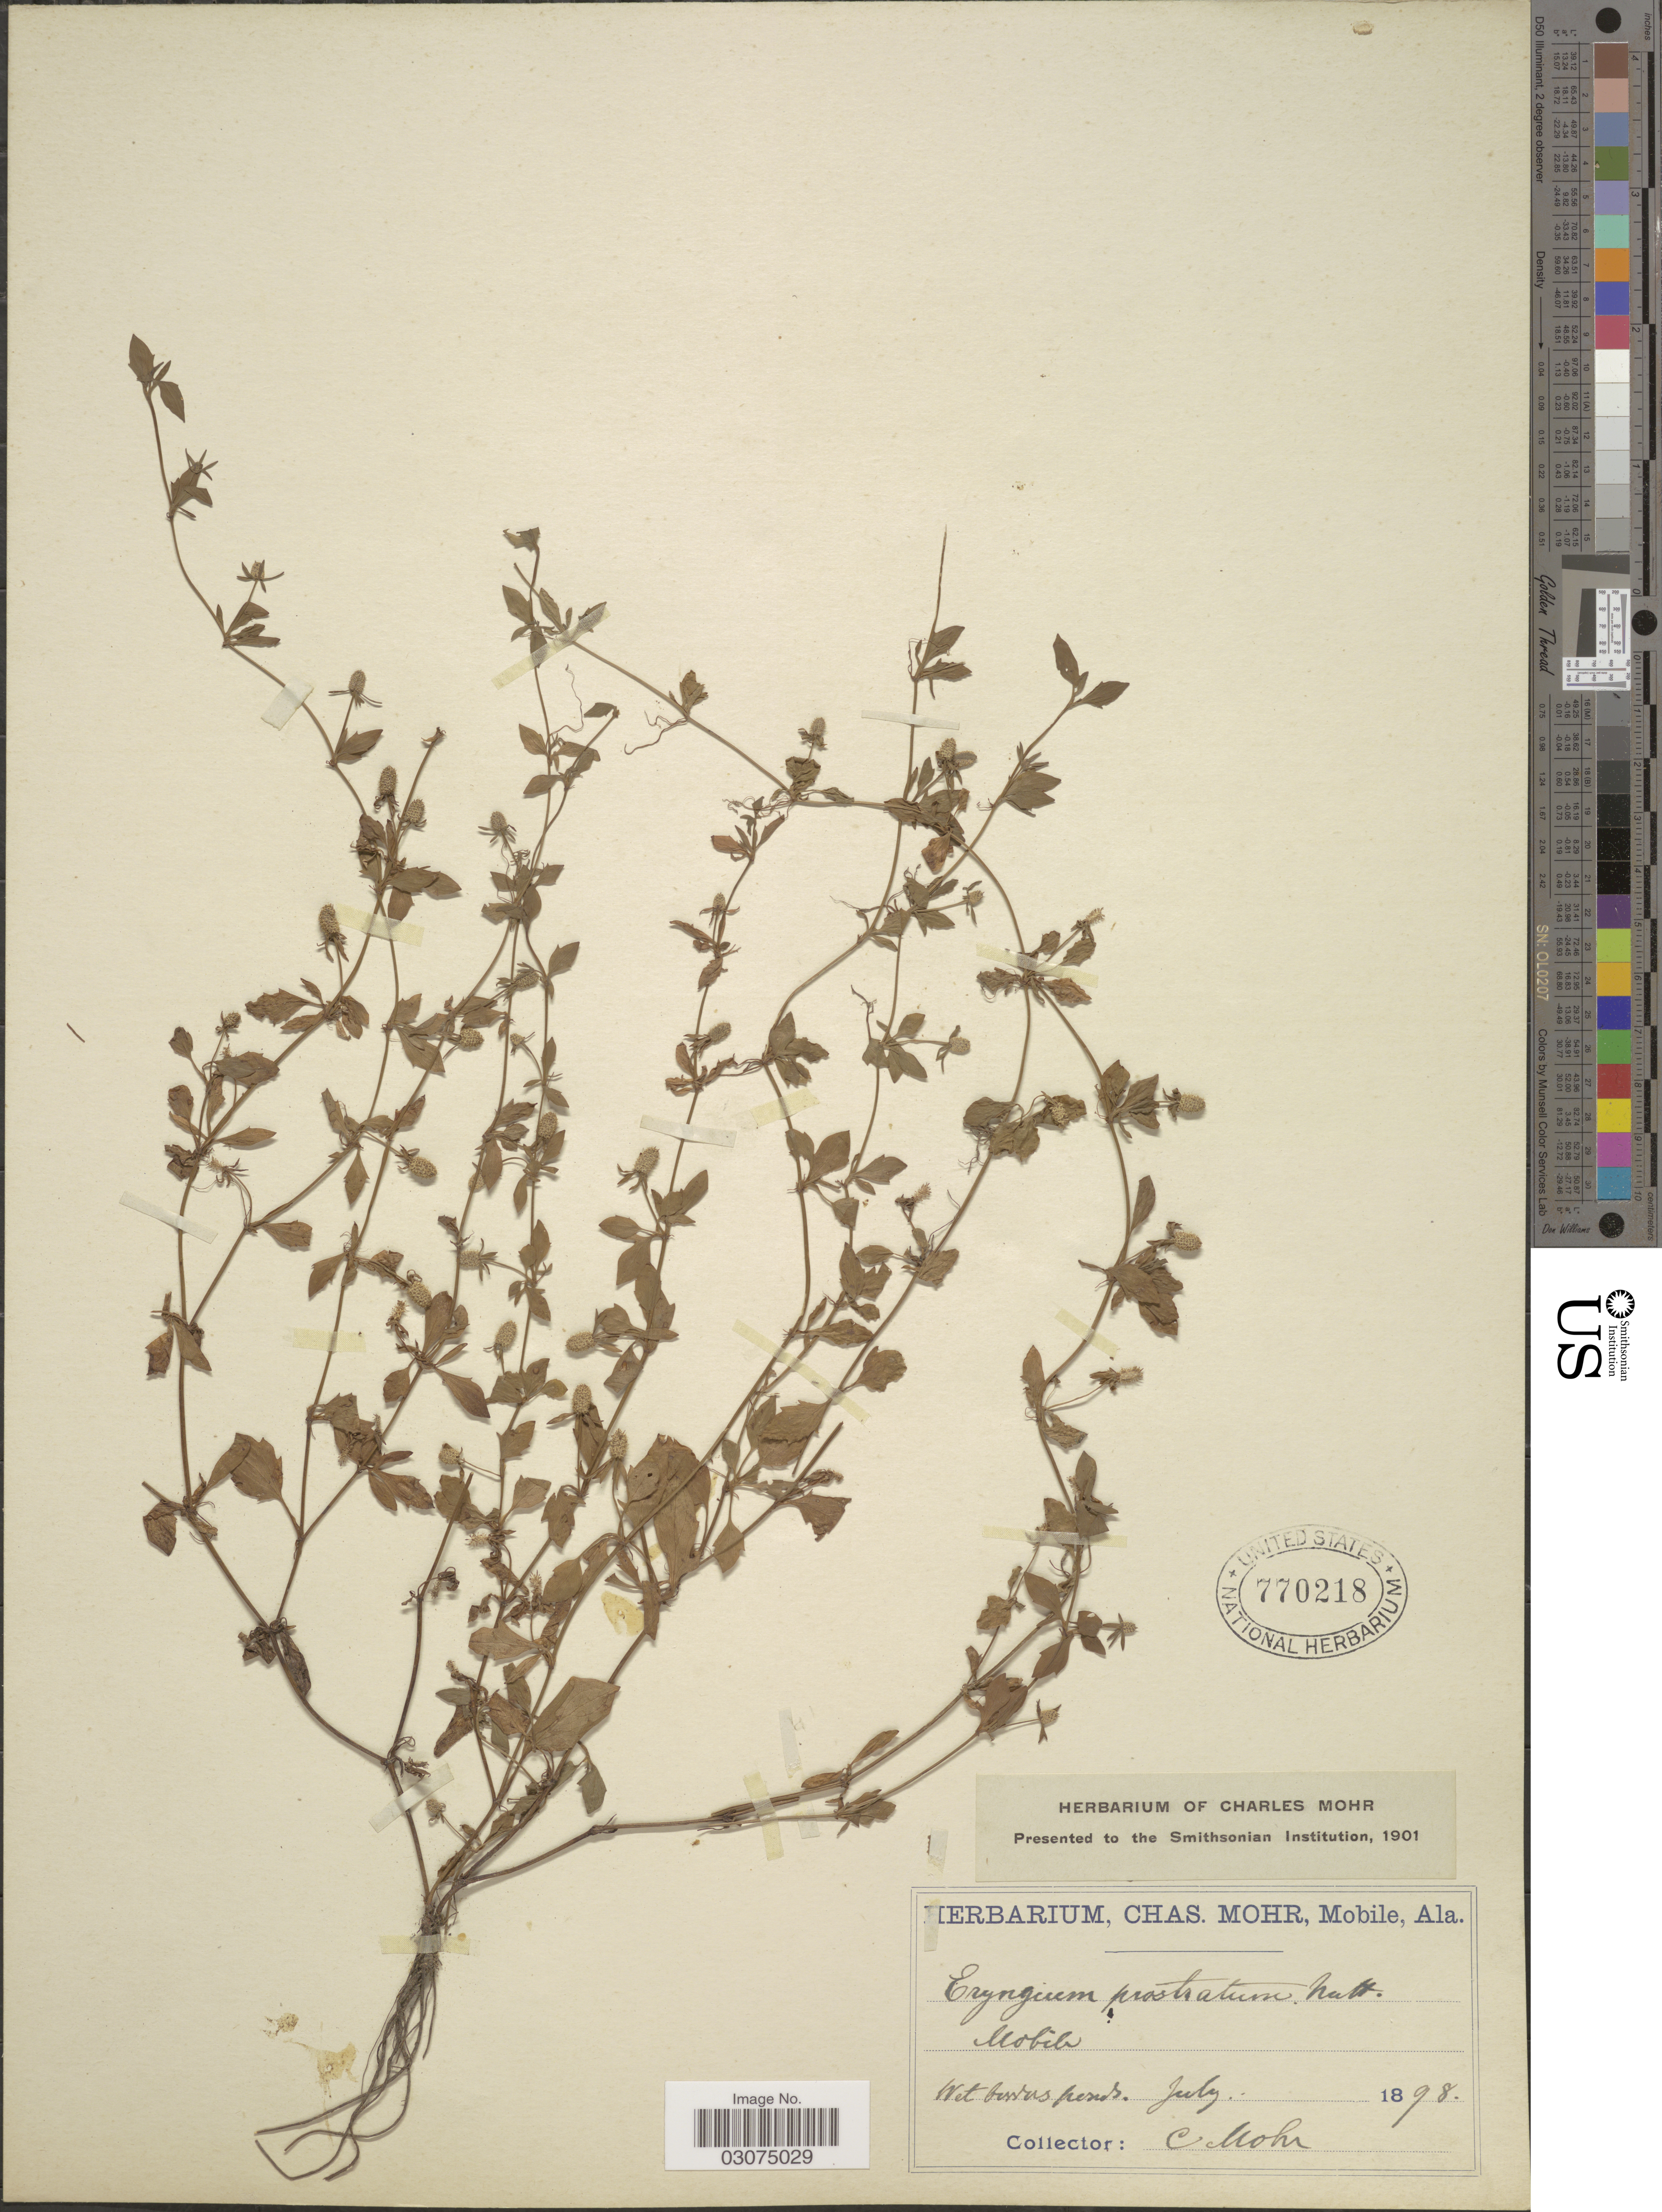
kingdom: Plantae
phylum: Tracheophyta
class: Magnoliopsida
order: Apiales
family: Apiaceae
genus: Eryngium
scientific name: Eryngium prostratum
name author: Nutt. ex DC.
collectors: Mohr, C. T. (herbarium)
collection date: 1898-07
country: United States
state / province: Alabama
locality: Mobile.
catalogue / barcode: US 770218